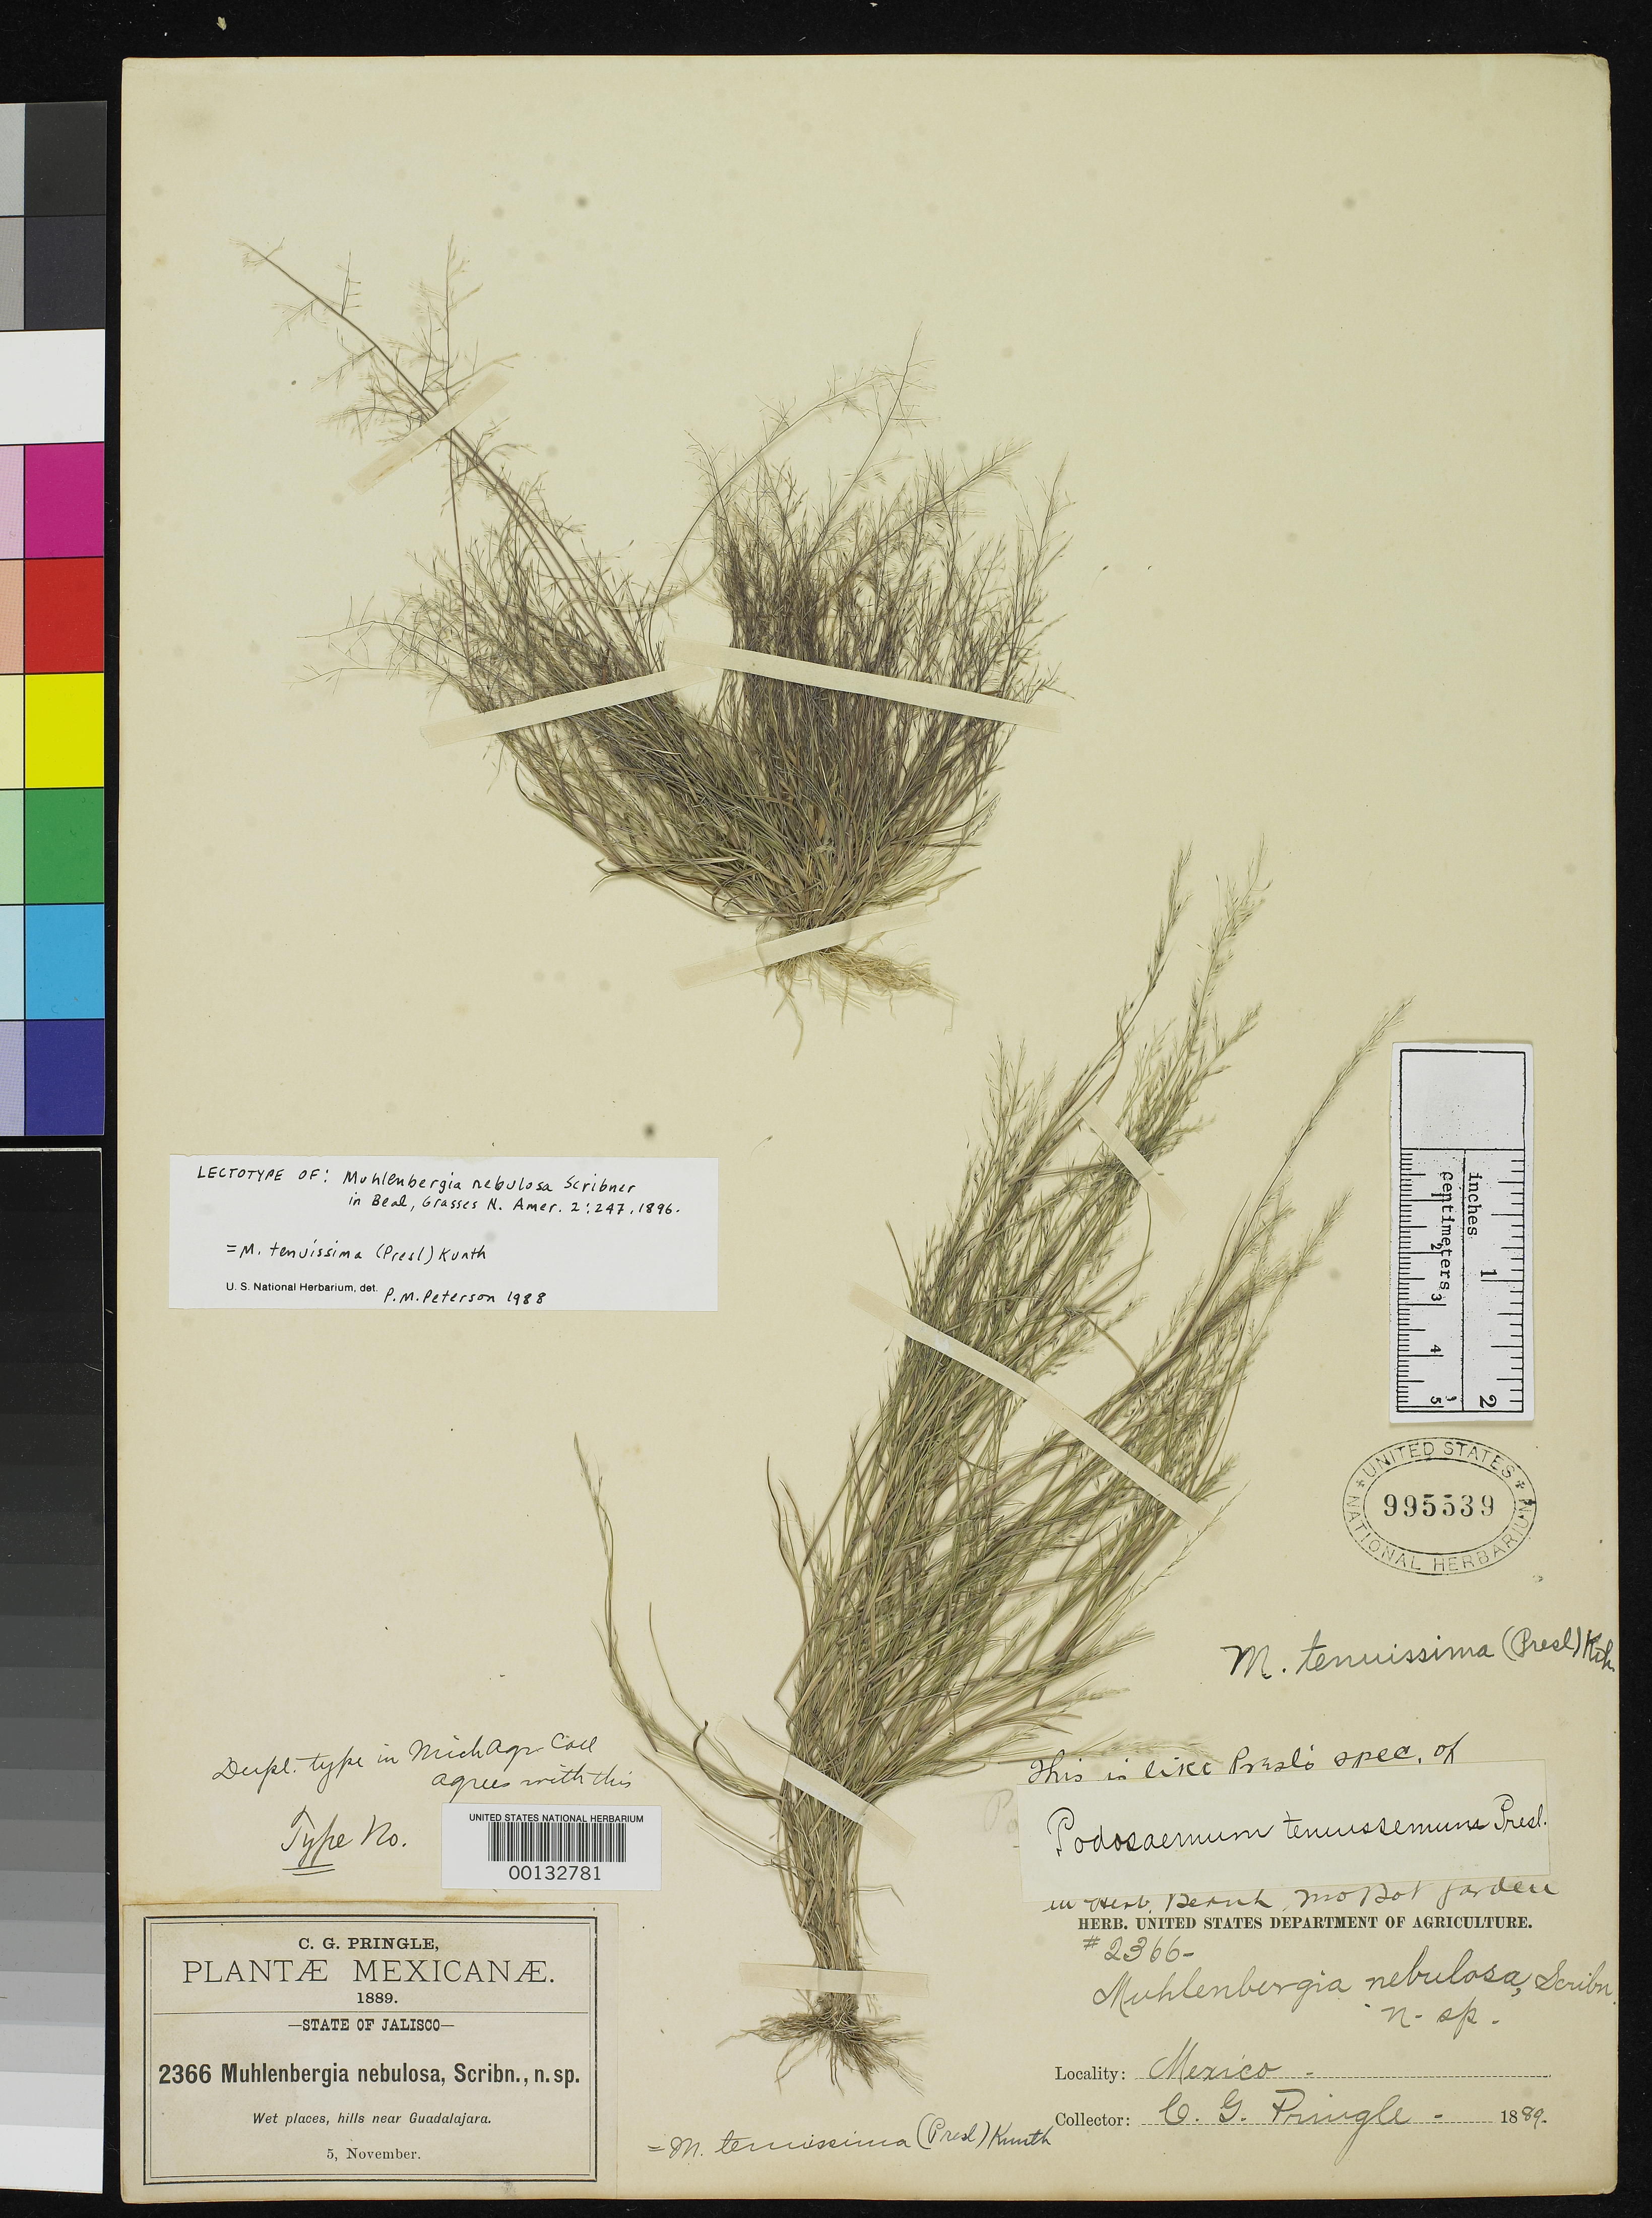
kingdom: Plantae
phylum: Tracheophyta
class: Liliopsida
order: Poales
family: Poaceae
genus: Muhlenbergia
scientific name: Muhlenbergia nebulosa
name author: Scribn. ex W.J. Beal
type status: Isotype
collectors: C. G. Pringle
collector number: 2366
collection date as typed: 05 Nov 1889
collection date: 1889-11-05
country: Mexico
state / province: Jalisco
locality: Near Guadalajara.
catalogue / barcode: US 995539